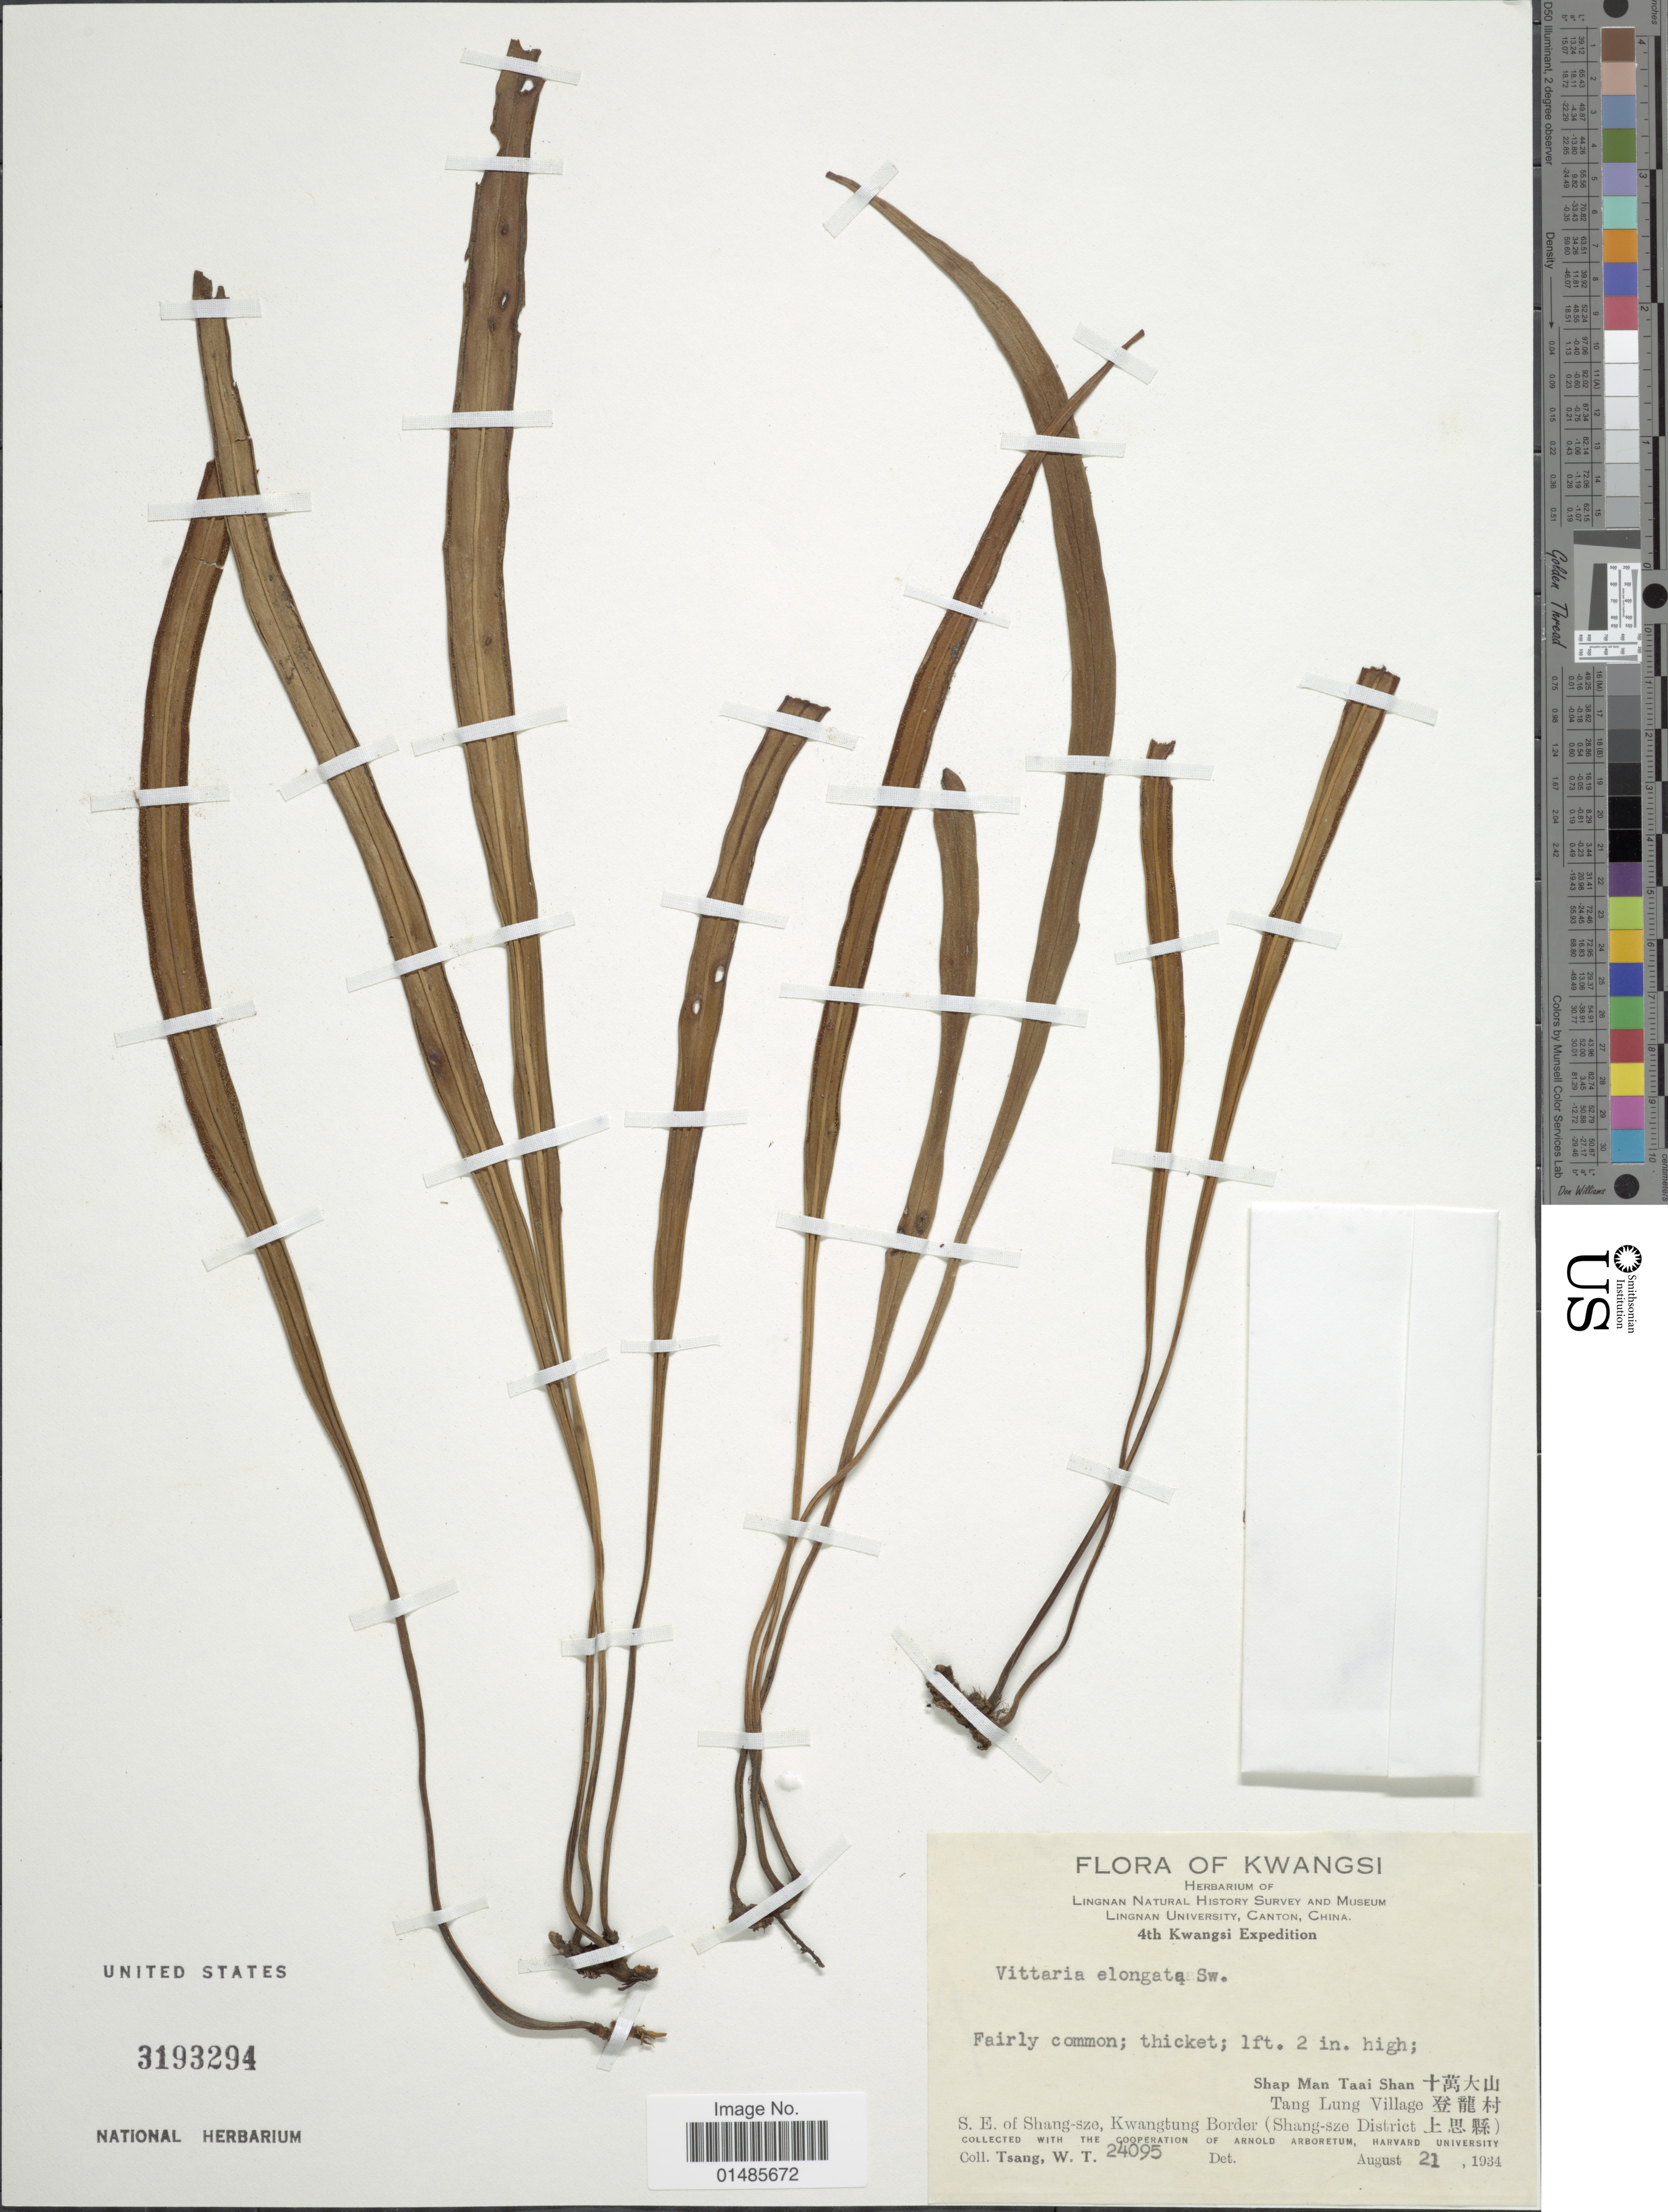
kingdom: Plantae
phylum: Tracheophyta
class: Polypodiopsida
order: Polypodiales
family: Pteridaceae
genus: Haplopteris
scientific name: Haplopteris elongata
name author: (Sw.) Crane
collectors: W. T. Tsang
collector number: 24095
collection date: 1934-08-21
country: China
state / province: Guangxi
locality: Kwangsi. Shap Man Taai Shan X. Tang Lung Village X. S.E. of Shang-sze, Kwangtung Border (Shang-sze District X).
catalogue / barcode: US 3193294